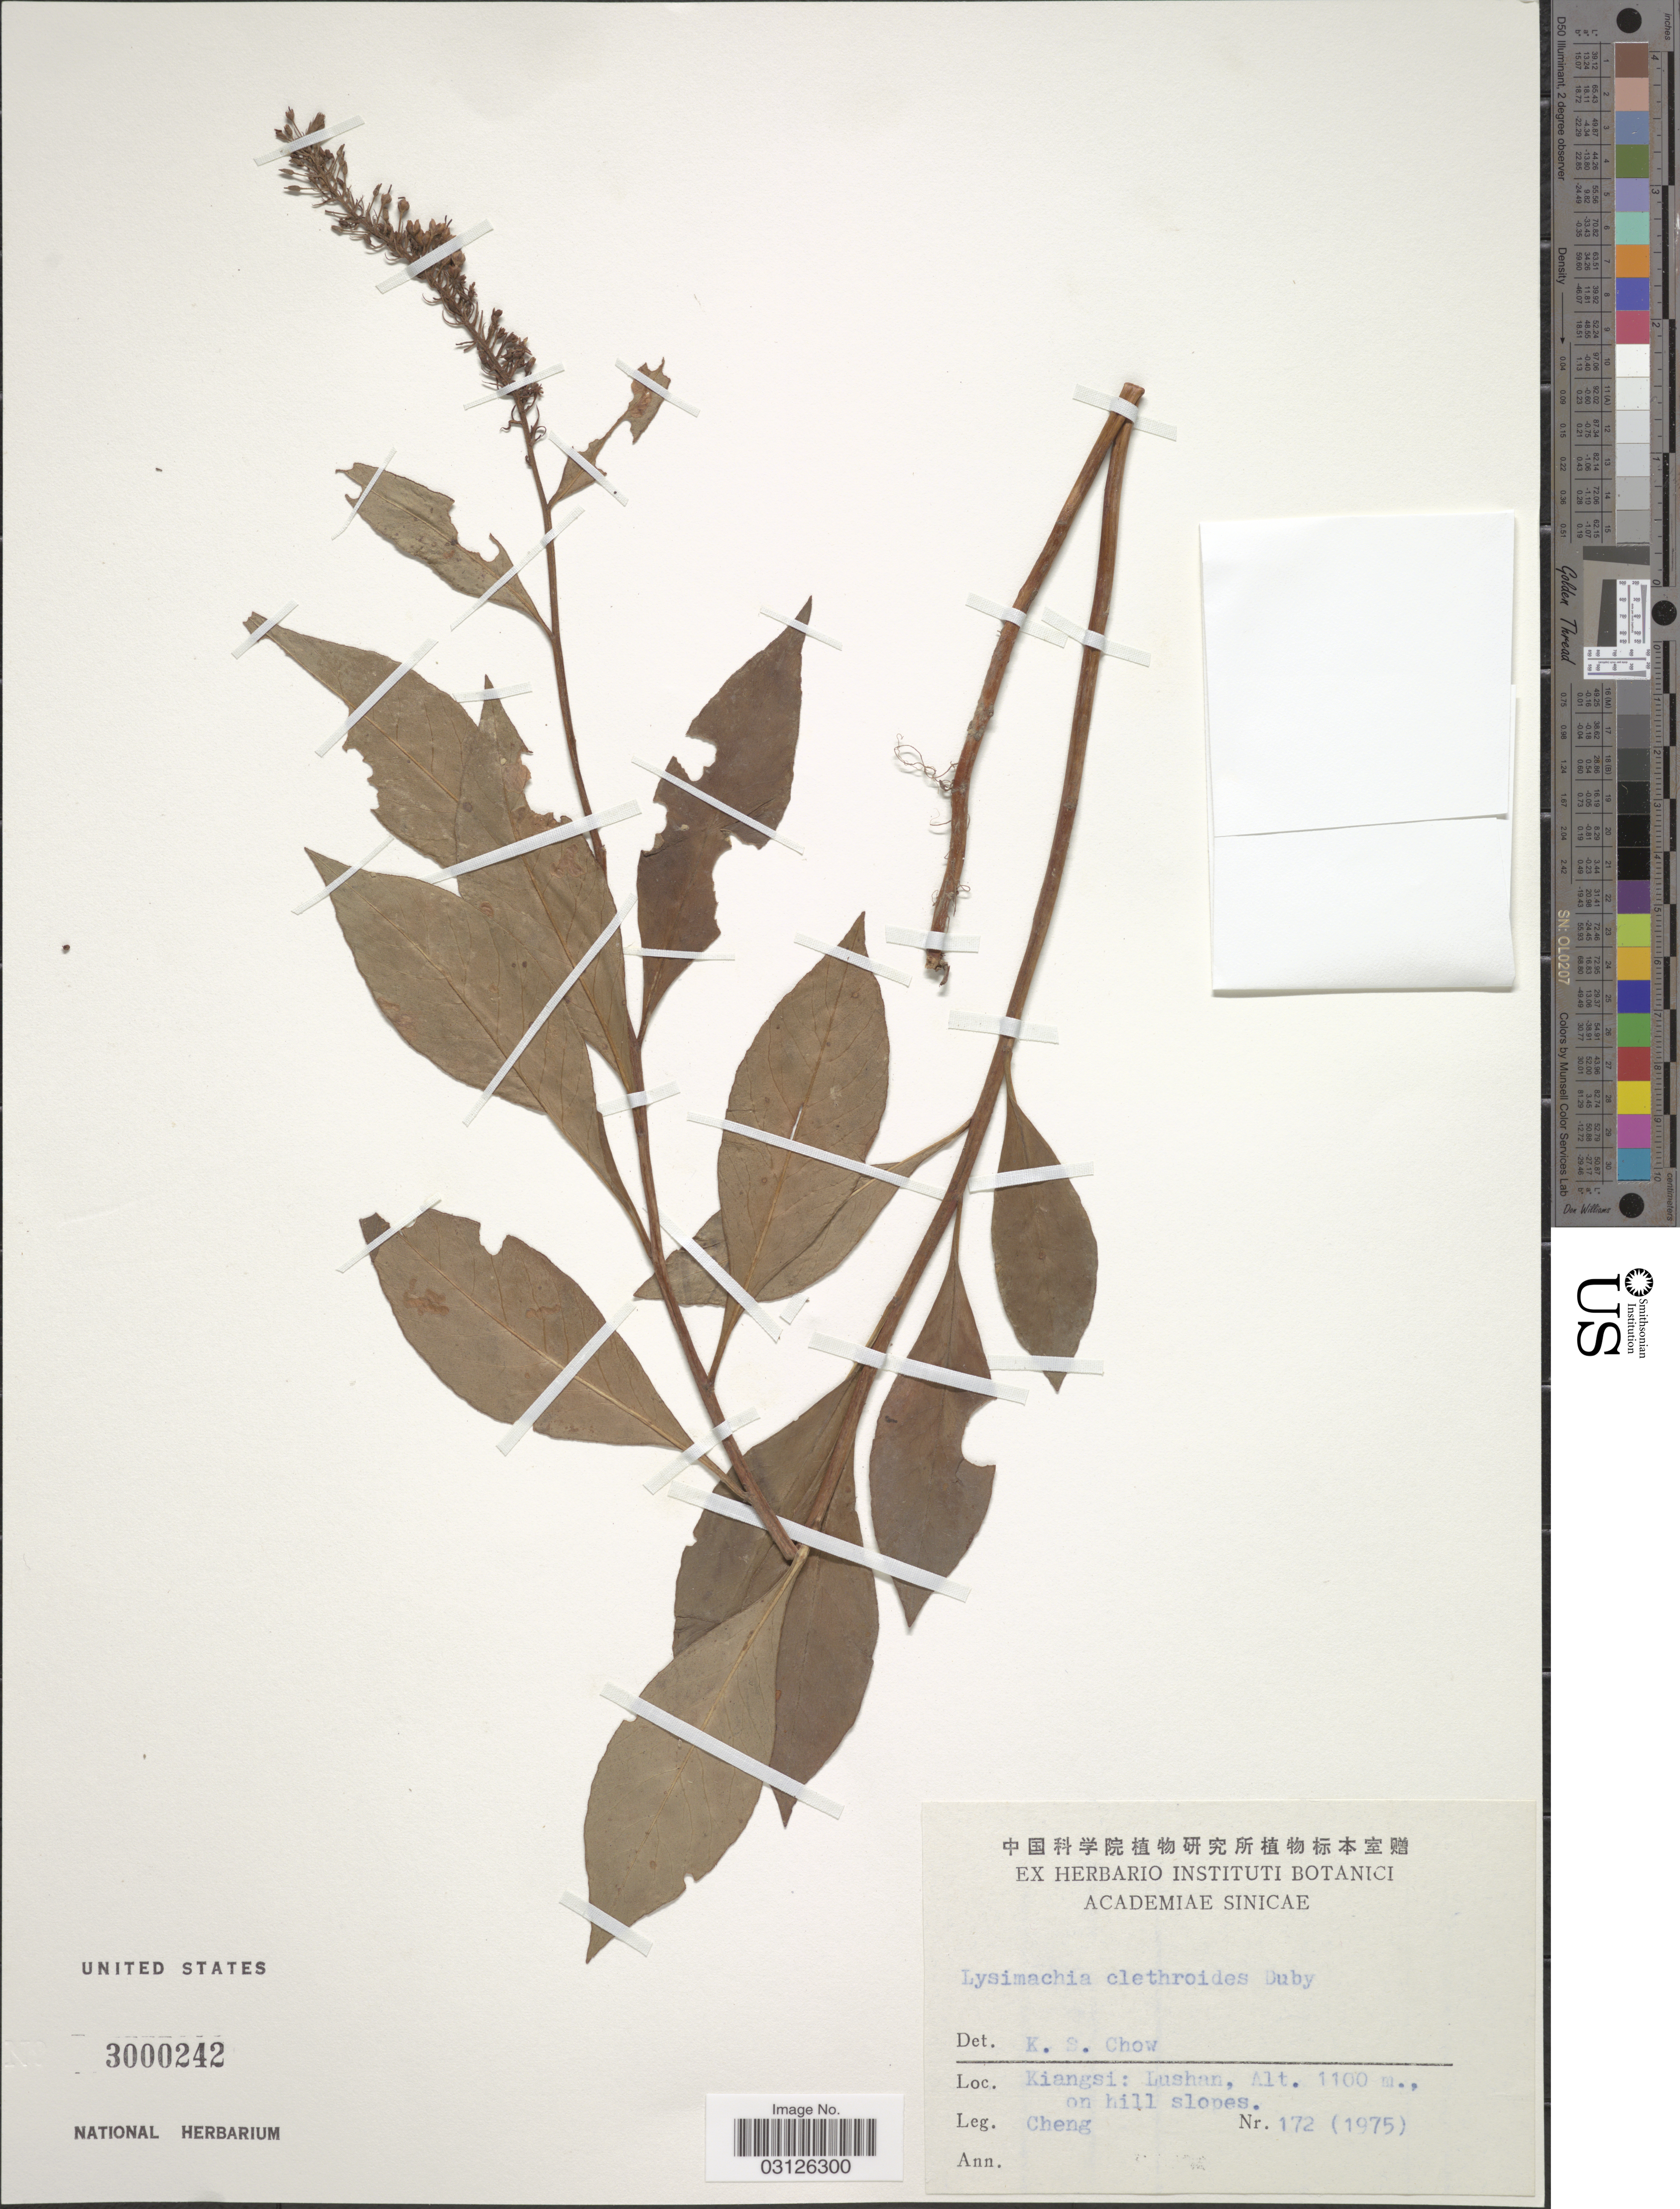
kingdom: Plantae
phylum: Tracheophyta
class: Magnoliopsida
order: Ericales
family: Primulaceae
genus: Lysimachia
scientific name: Lysimachia clethroides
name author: Duby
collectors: -. Cheng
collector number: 172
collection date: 1975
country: China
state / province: Jiangxi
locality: Lushan, on hill slopes.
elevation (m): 1100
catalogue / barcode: US 3000242